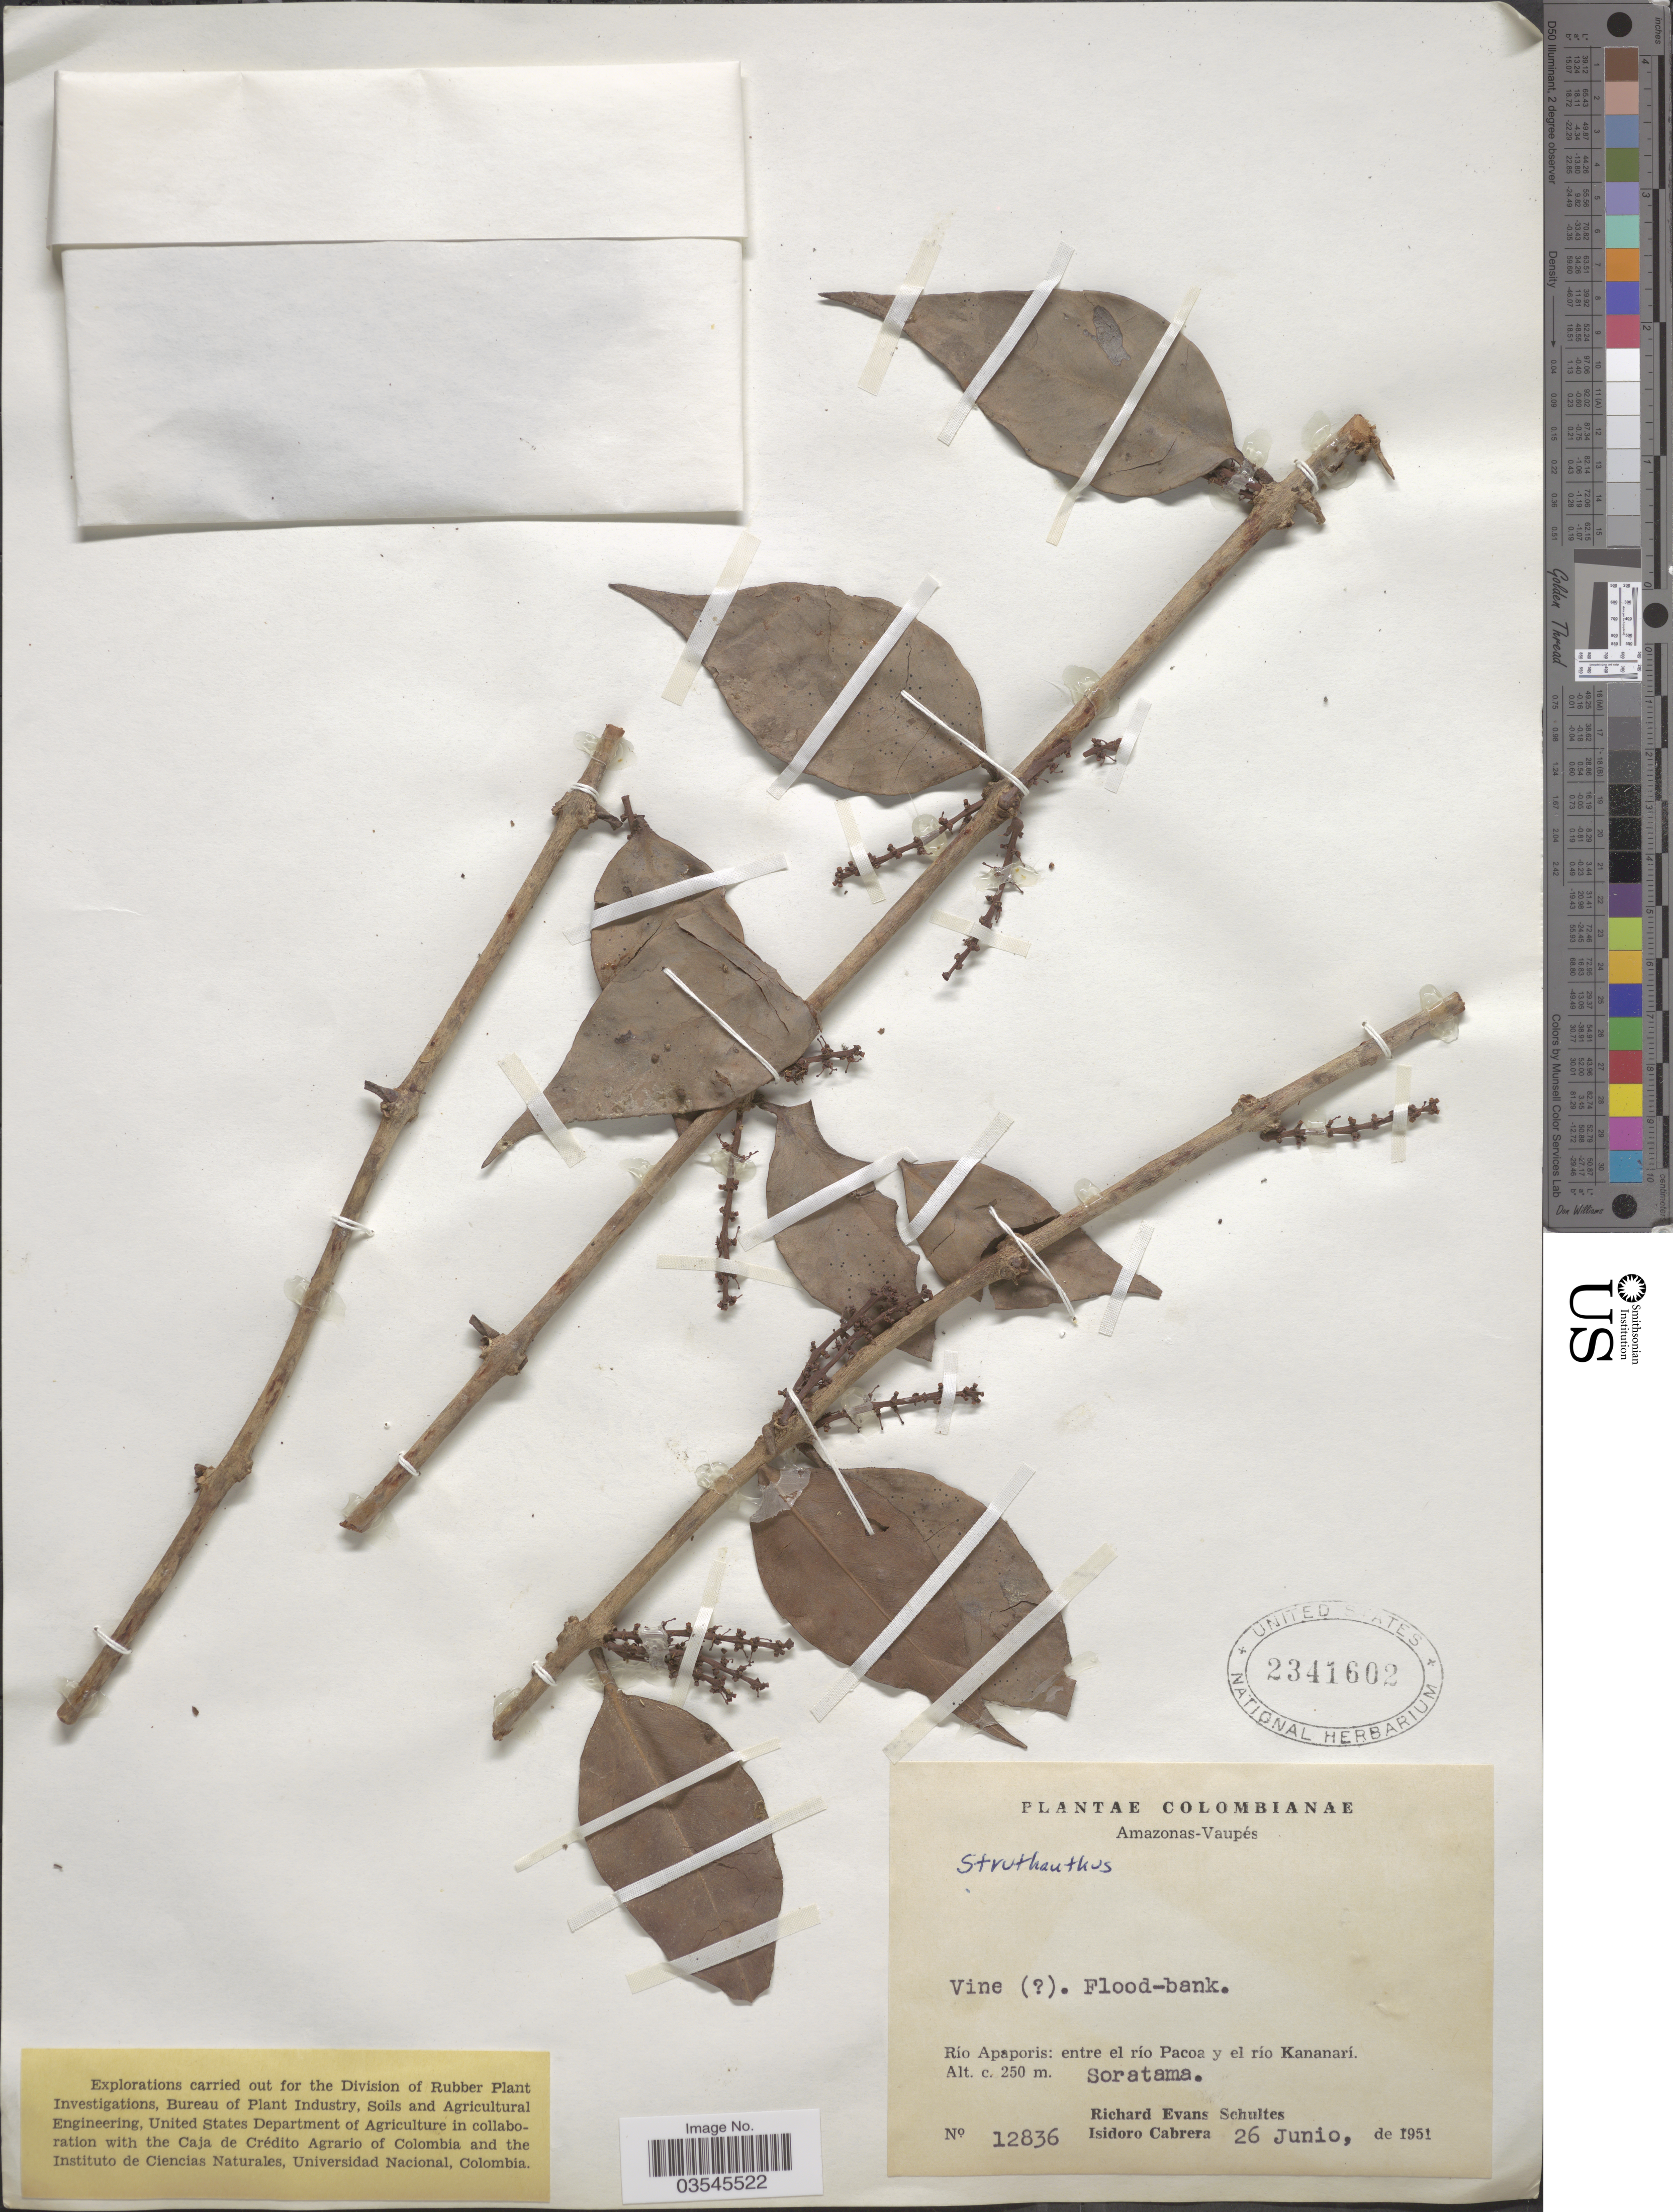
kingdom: Plantae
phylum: Tracheophyta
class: Magnoliopsida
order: Santalales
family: Loranthaceae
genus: Struthanthus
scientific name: Struthanthus sp.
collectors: R. E. Schultes & I. Cabrera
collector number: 12836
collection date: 1951-06-26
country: Colombia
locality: Amazonas-Vaupés. Río Apaporis: entre el río Pacoa y el río Kananarí. Soratama.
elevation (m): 250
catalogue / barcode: US 2341602